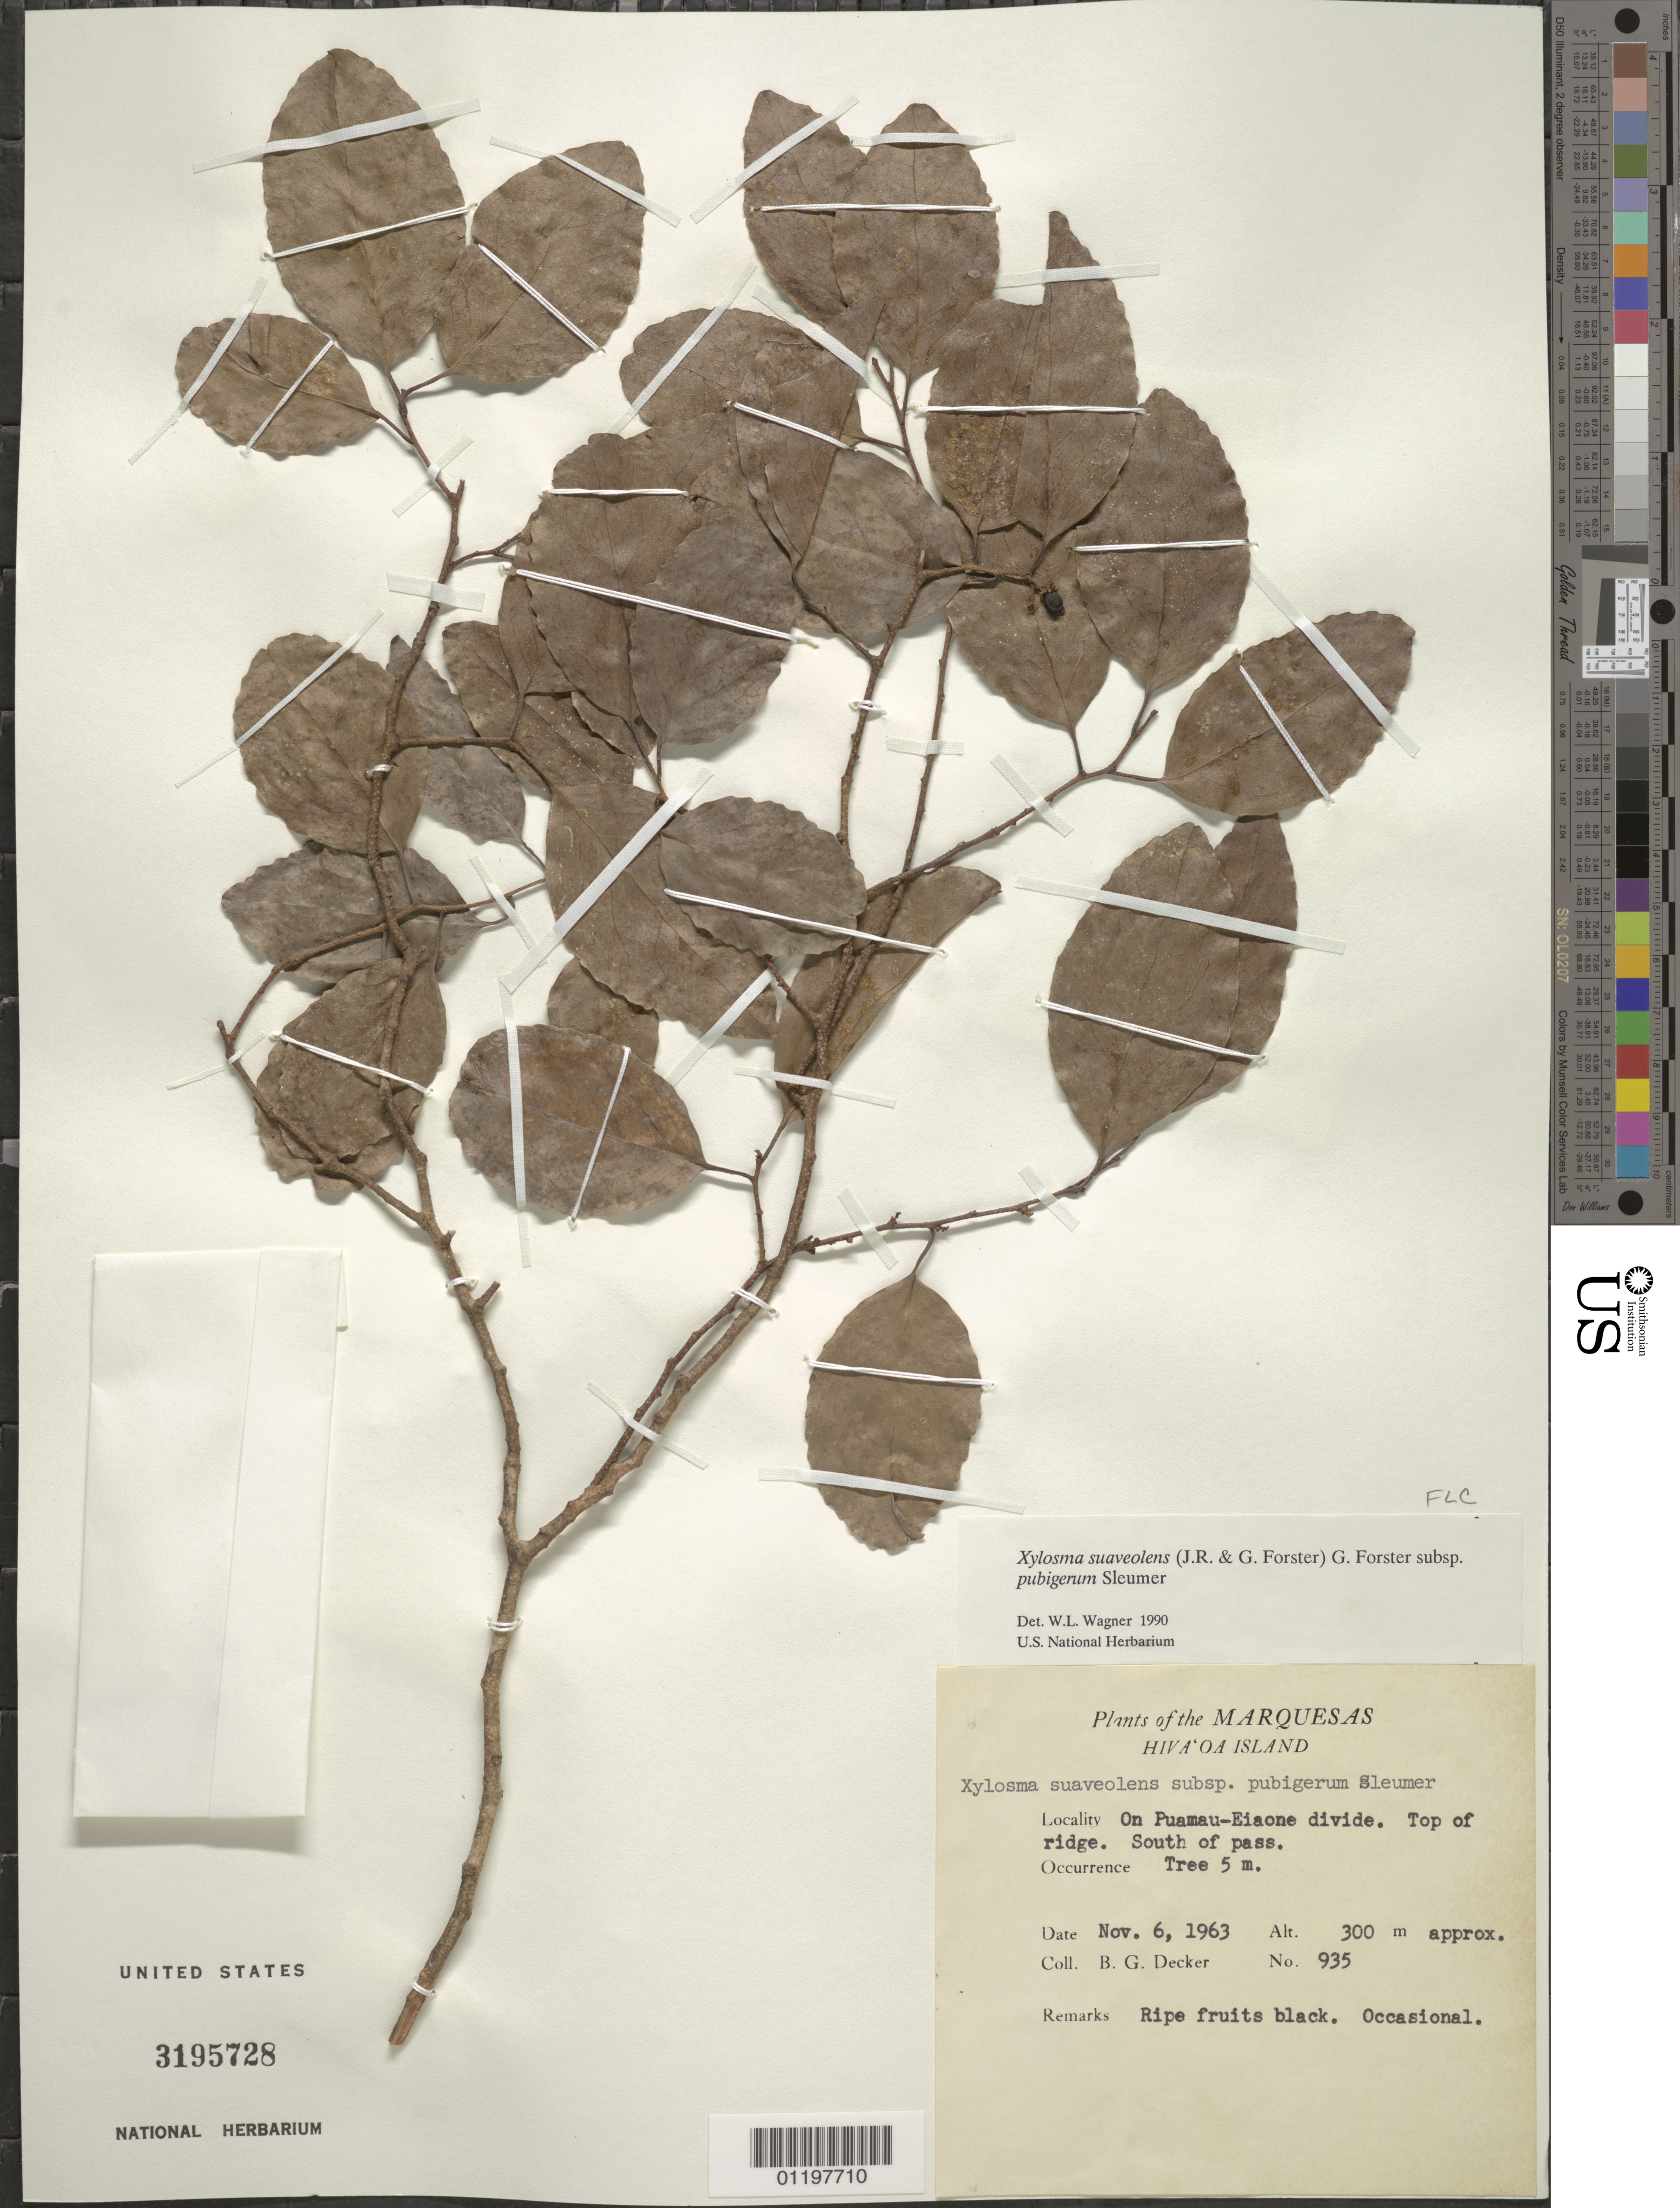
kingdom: Plantae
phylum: Tracheophyta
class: Magnoliopsida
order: Malpighiales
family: Salicaceae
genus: Xylosma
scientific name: Xylosma suaveolens subsp. pubigera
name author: Sleumer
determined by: Wagner, W. L., (BOT), Smithsonian Institution - National Museum of Natural History (UNITED STATES)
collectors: B. G. Decker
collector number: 935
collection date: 1963-11-06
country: French Polynesia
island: Hiva Oa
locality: on Puamau-Eiaone divide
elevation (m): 300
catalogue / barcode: US 3195728